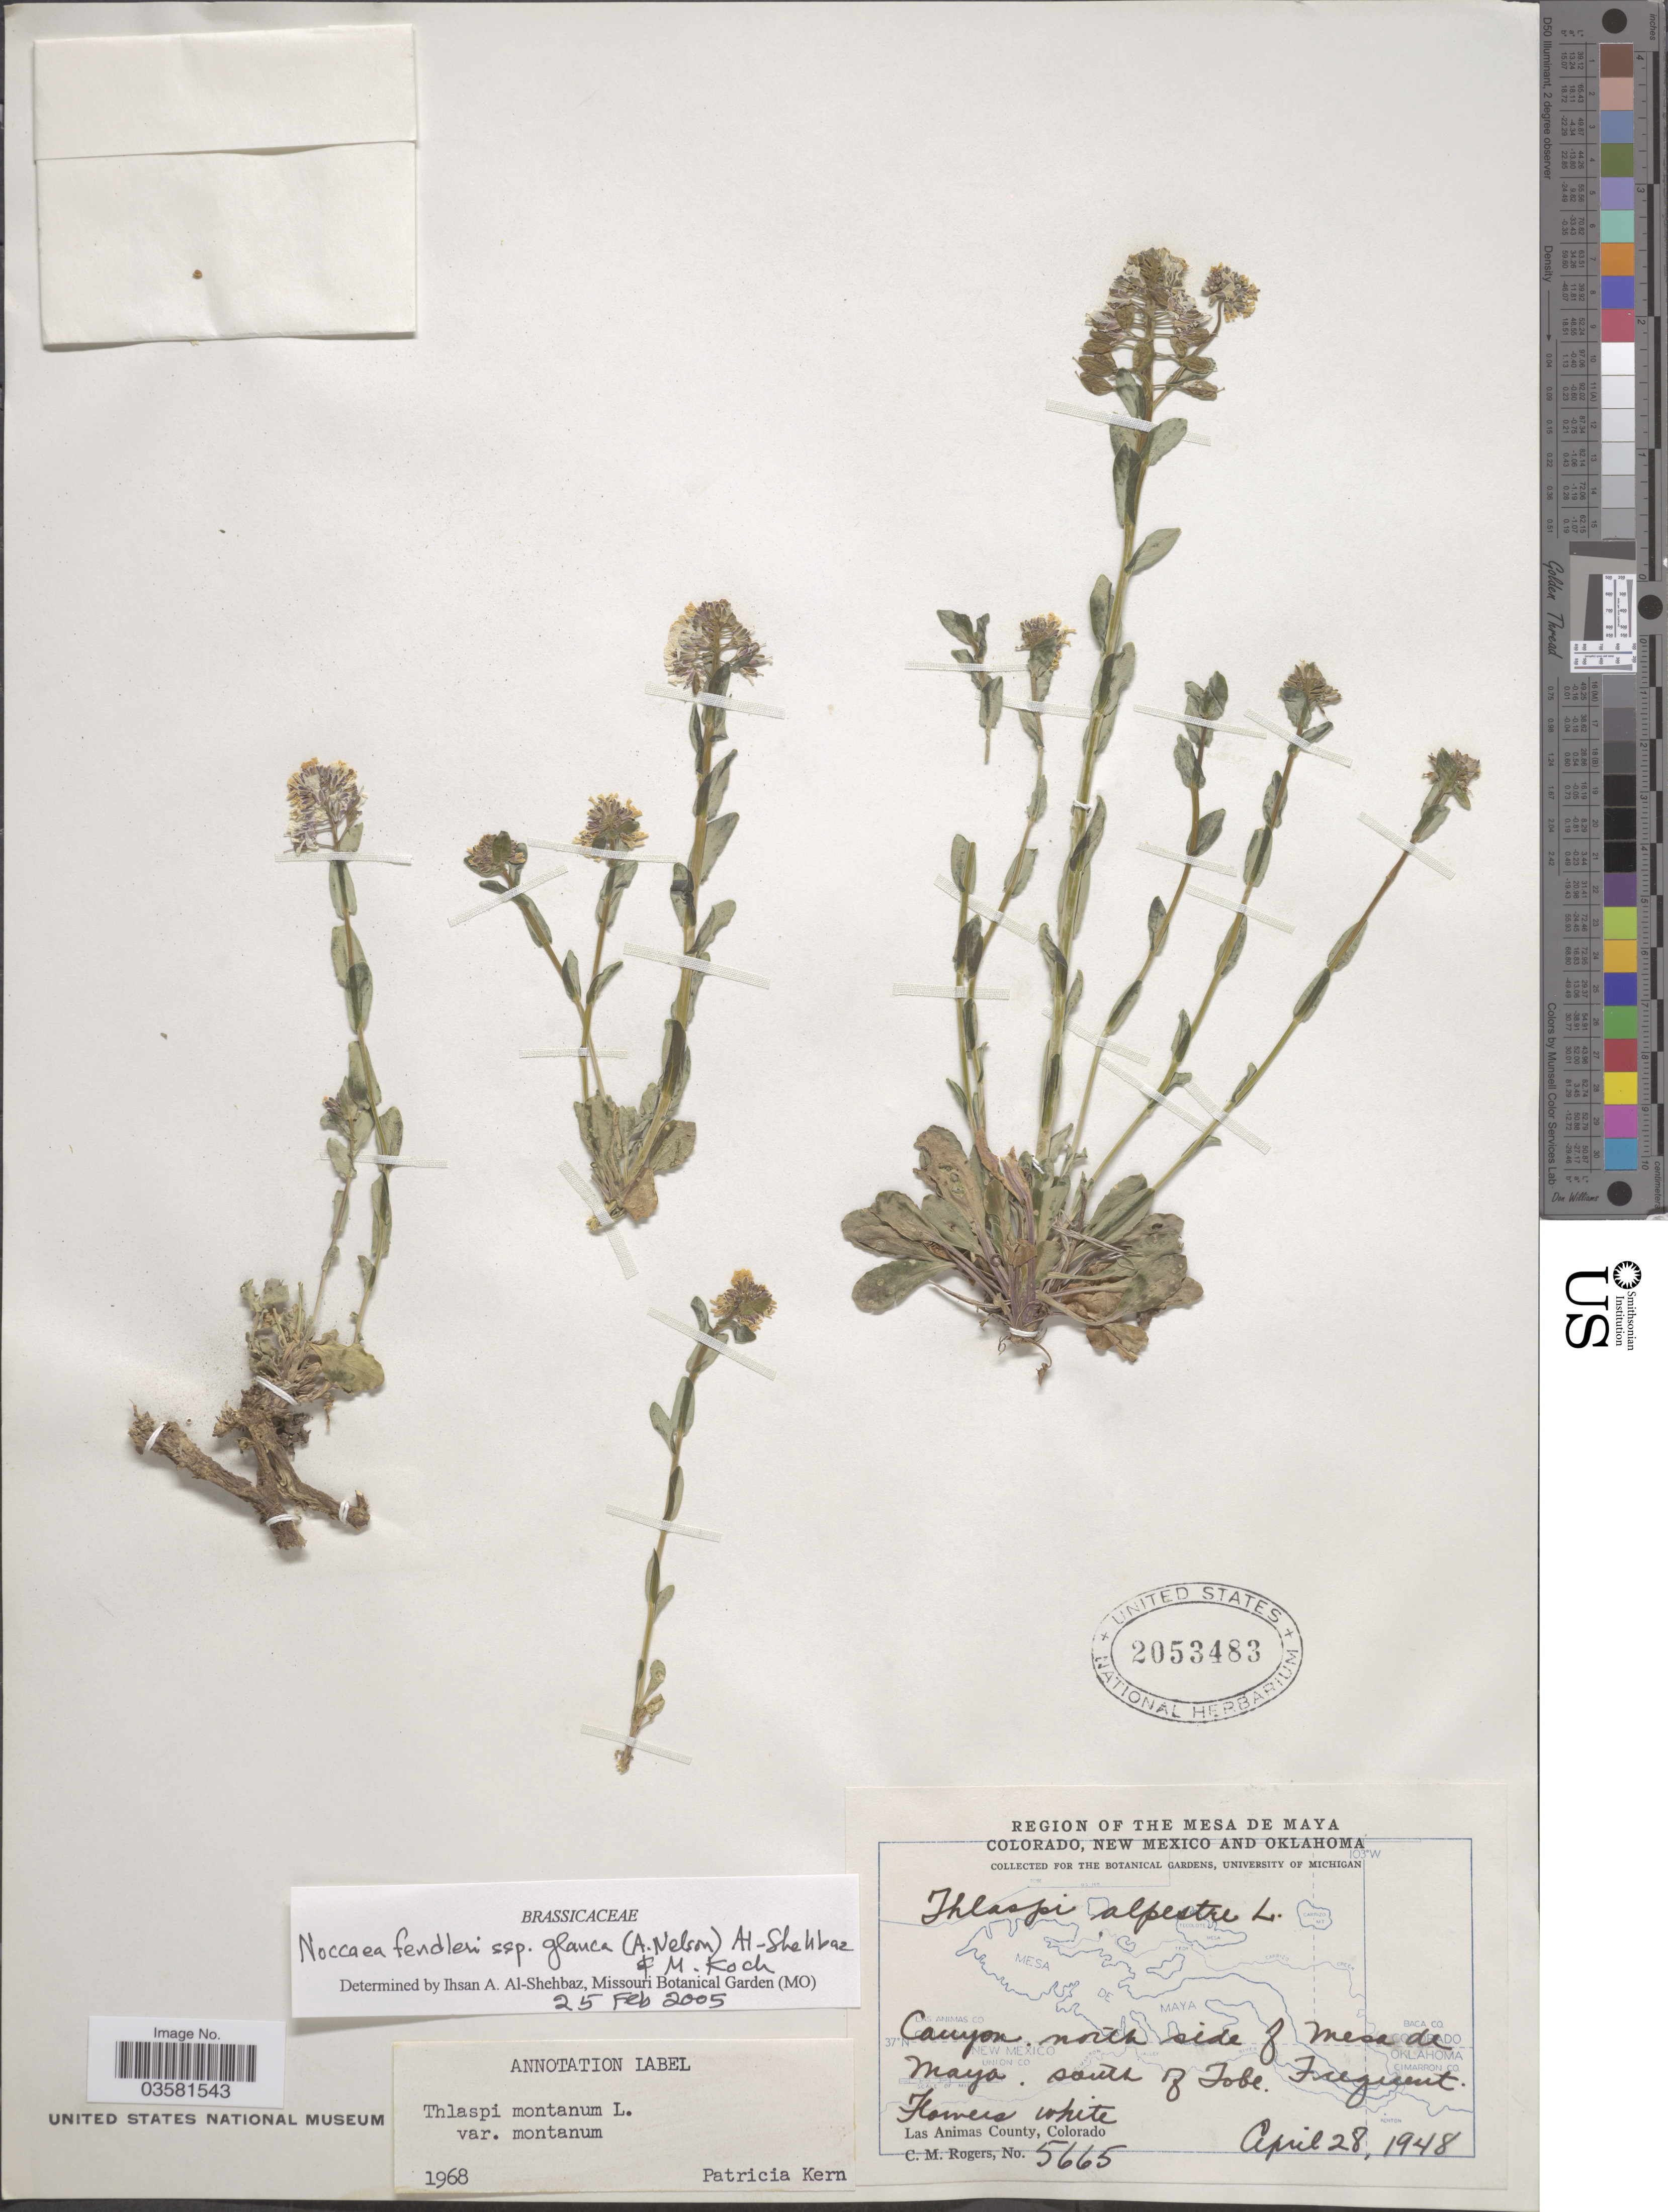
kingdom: Plantae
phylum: Tracheophyta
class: Magnoliopsida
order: Brassicales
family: Brassicaceae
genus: Thlaspi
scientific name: Thlaspi fendleri var. glaucum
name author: (A. Nelson) C.L. Hitchc.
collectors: C. M. Rogers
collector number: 5665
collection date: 1948-04-28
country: United States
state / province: Colorado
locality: Region of The Mesa de Maya. Canyon north side of mesa de Maya. South of Tobe. Las Animas County.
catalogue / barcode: US 2053483